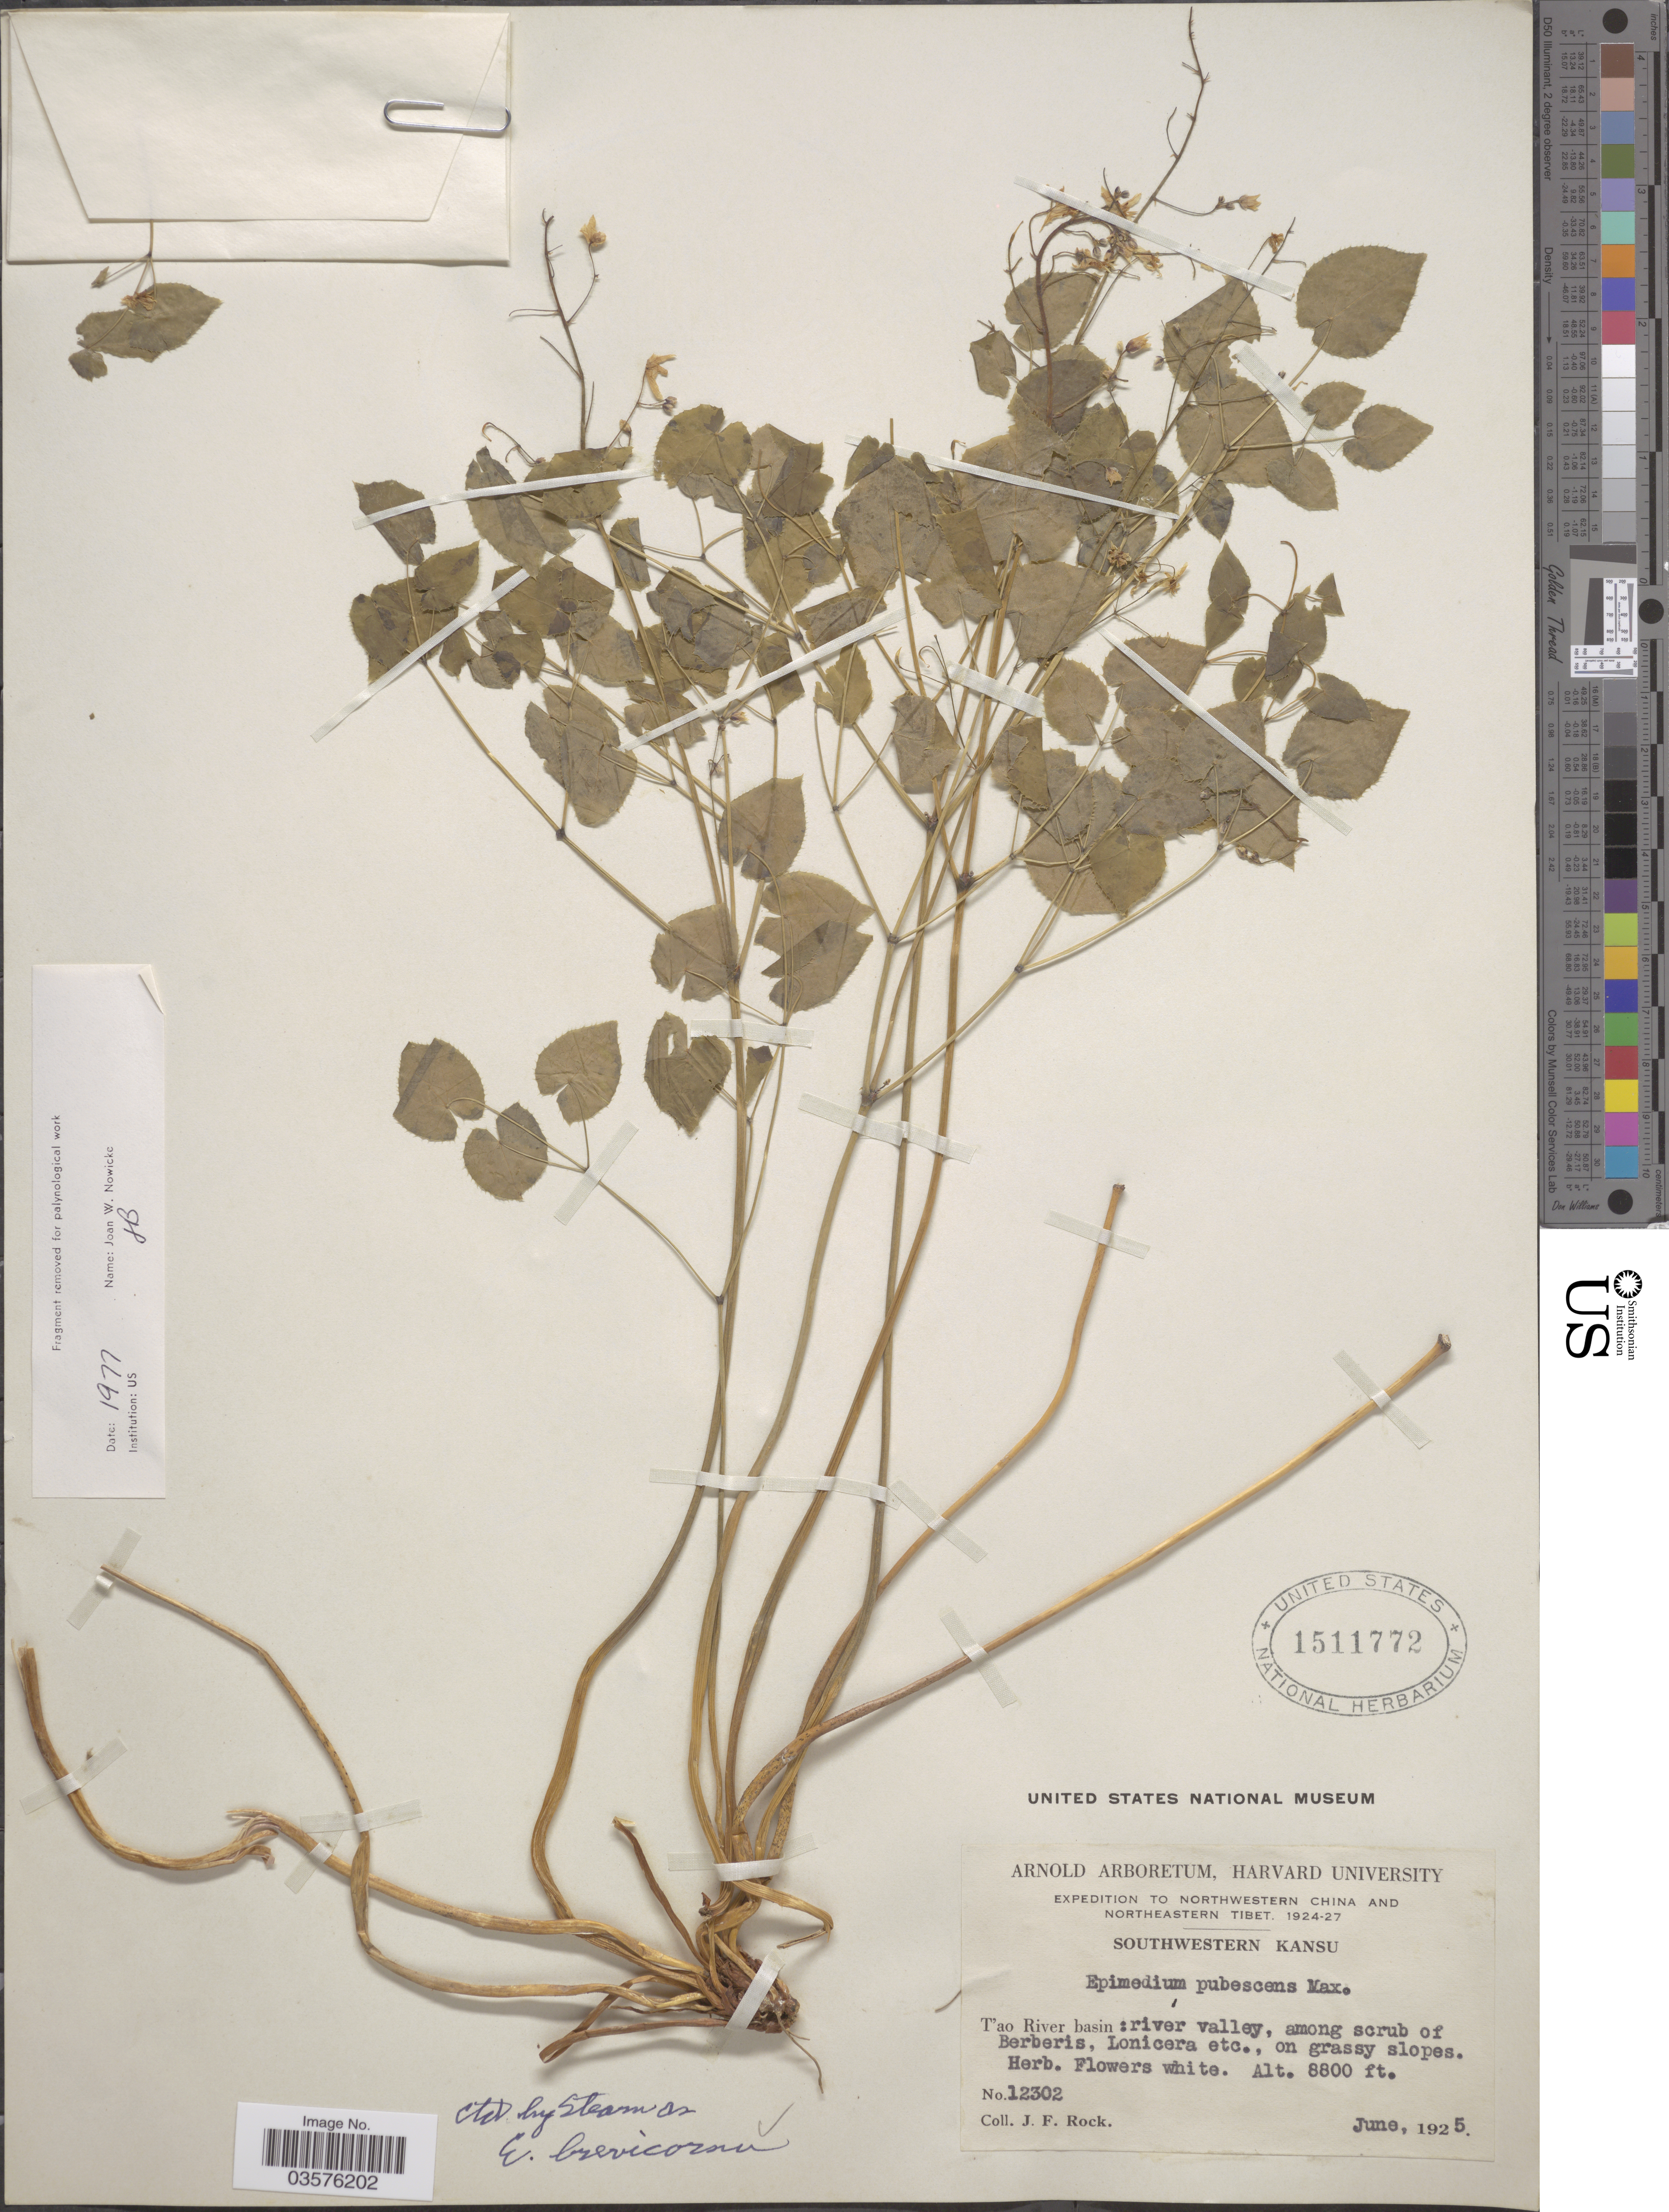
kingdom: Plantae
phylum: Tracheophyta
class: Magnoliopsida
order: Ranunculales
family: Berberidaceae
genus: Epimedium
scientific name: Epimedium brevicornu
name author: Maxim.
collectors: J. Rock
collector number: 12302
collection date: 1925-06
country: China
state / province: Gansu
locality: Northwestern China. Southwestern Kansu. T'ao River basin: river valley.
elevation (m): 2682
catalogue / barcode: US 1511772